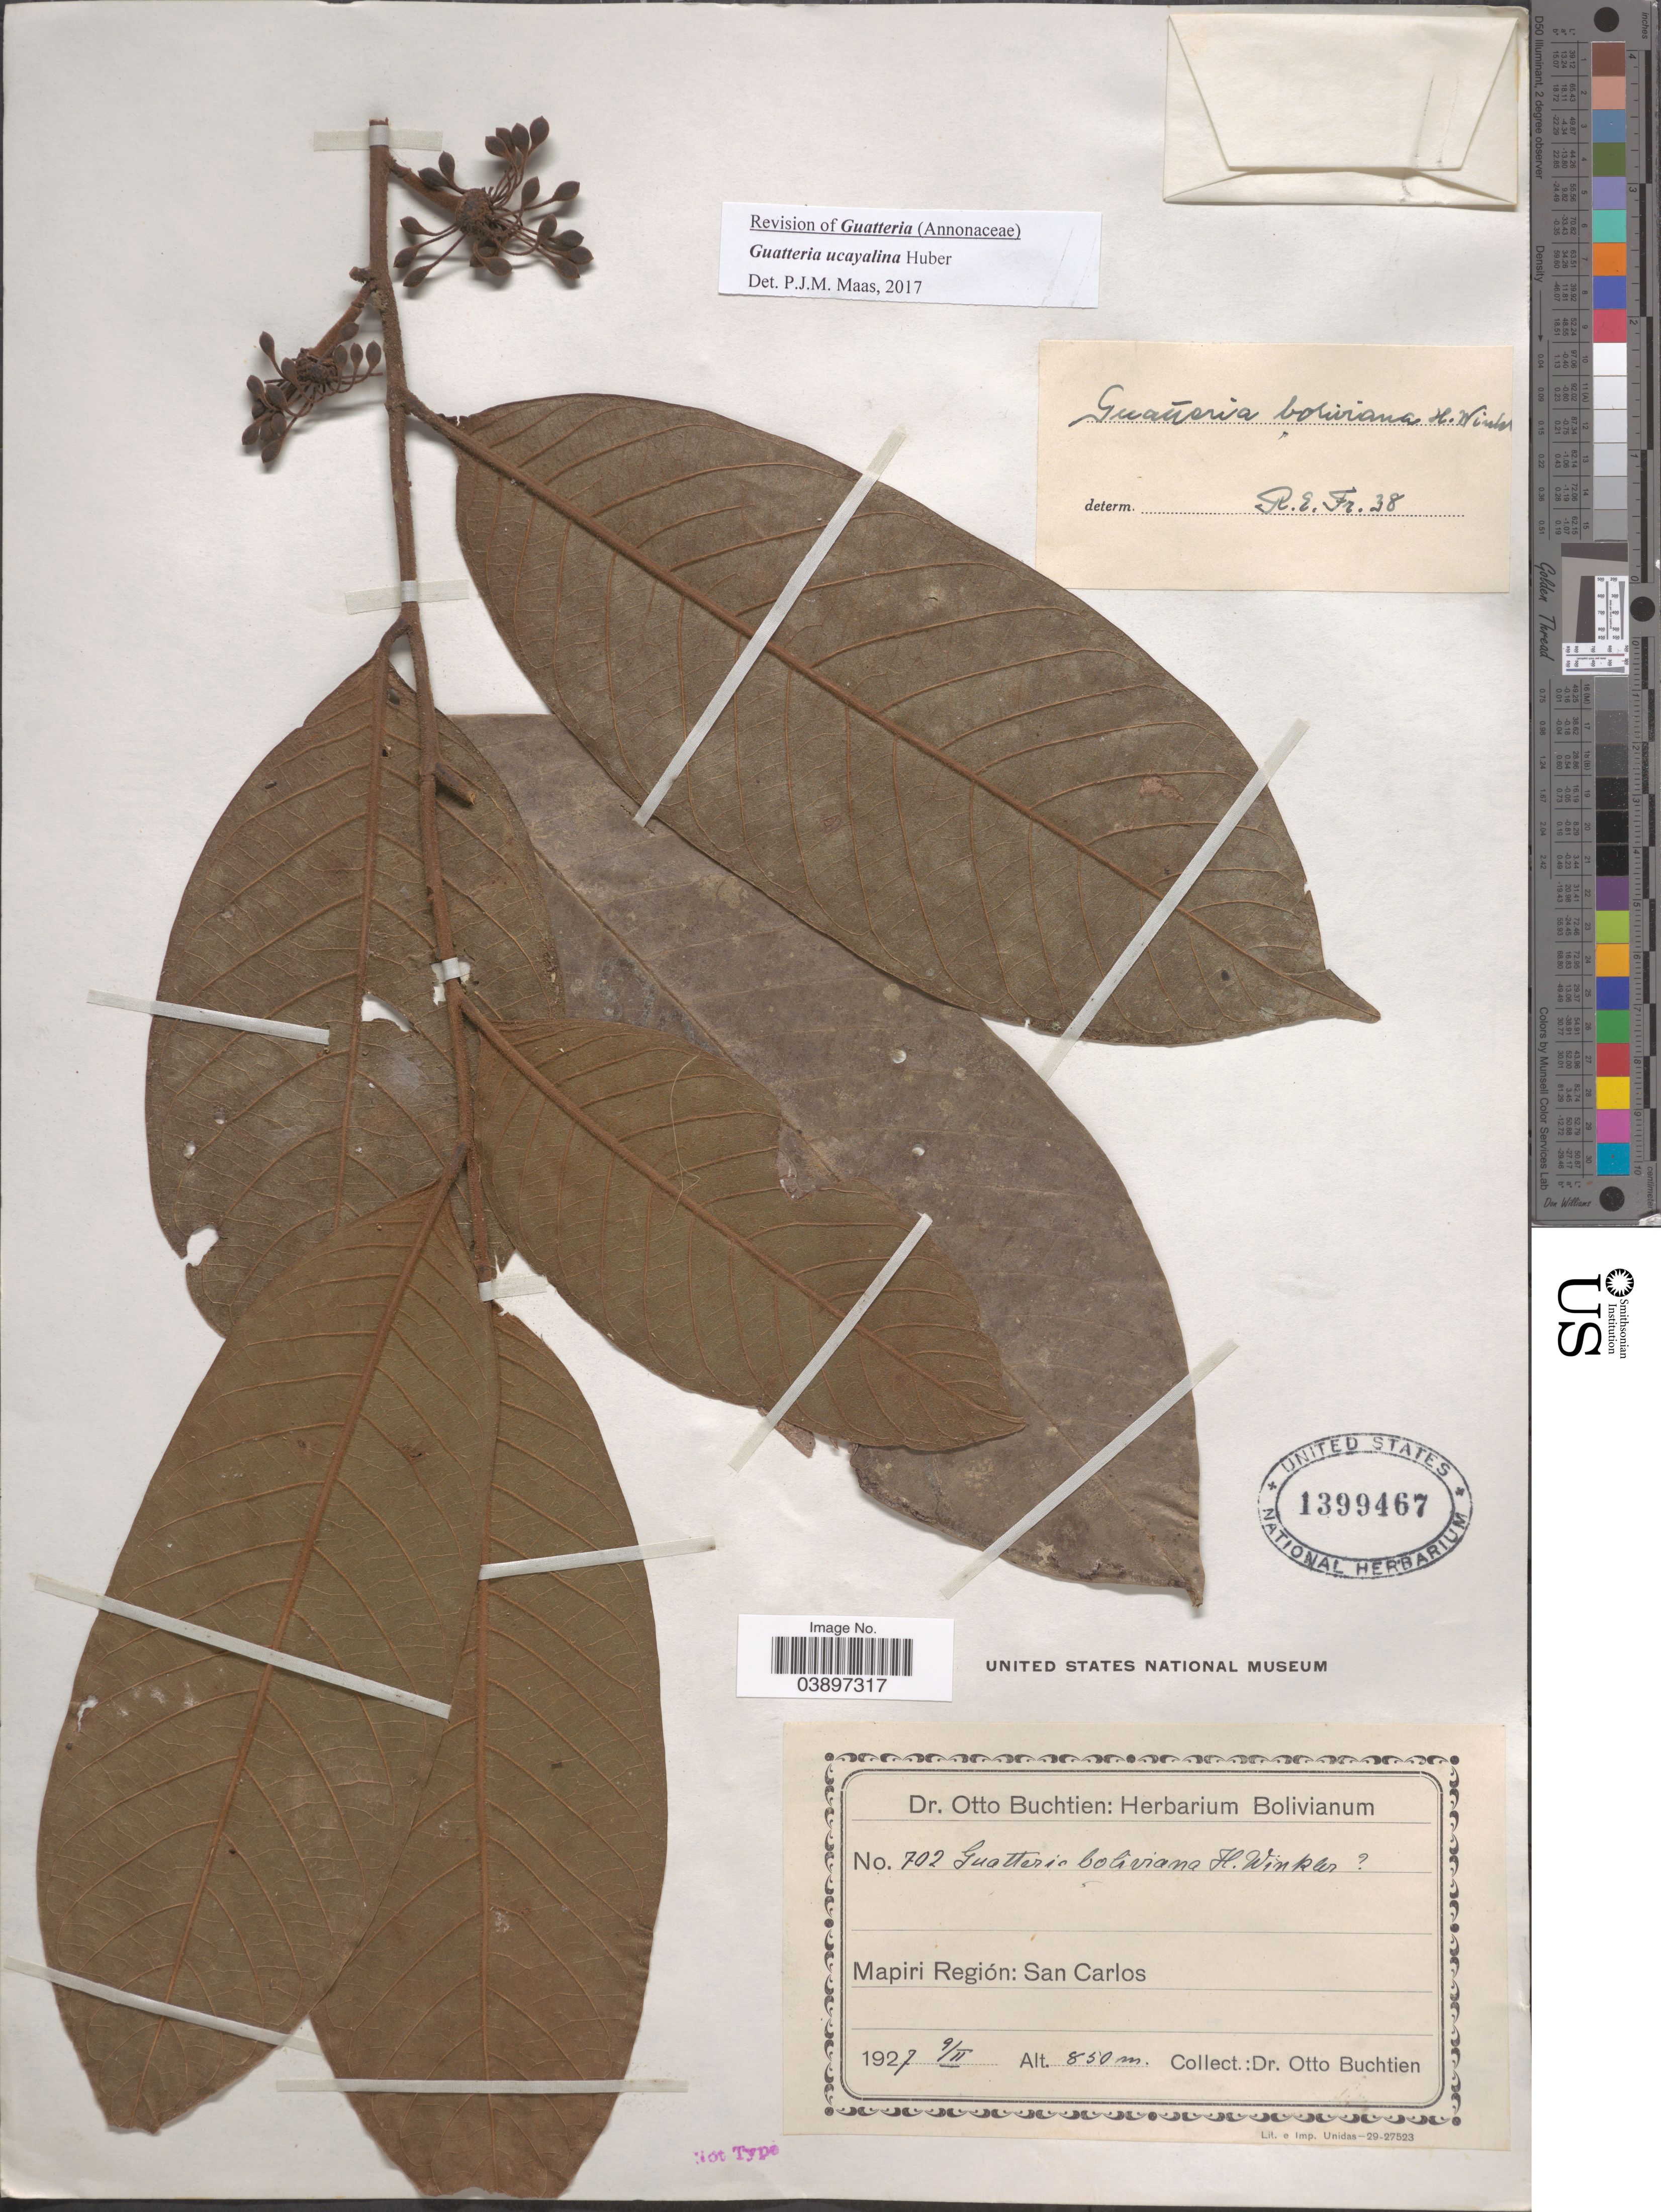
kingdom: Plantae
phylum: Tracheophyta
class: Magnoliopsida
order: Magnoliales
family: Annonaceae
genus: Guatteria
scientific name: Guatteria ucayalina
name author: Huber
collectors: O. Buchtien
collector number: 702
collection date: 1927-02-09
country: Bolivia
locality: Mapiri Región: San Carlos.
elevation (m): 850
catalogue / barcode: US 1399467